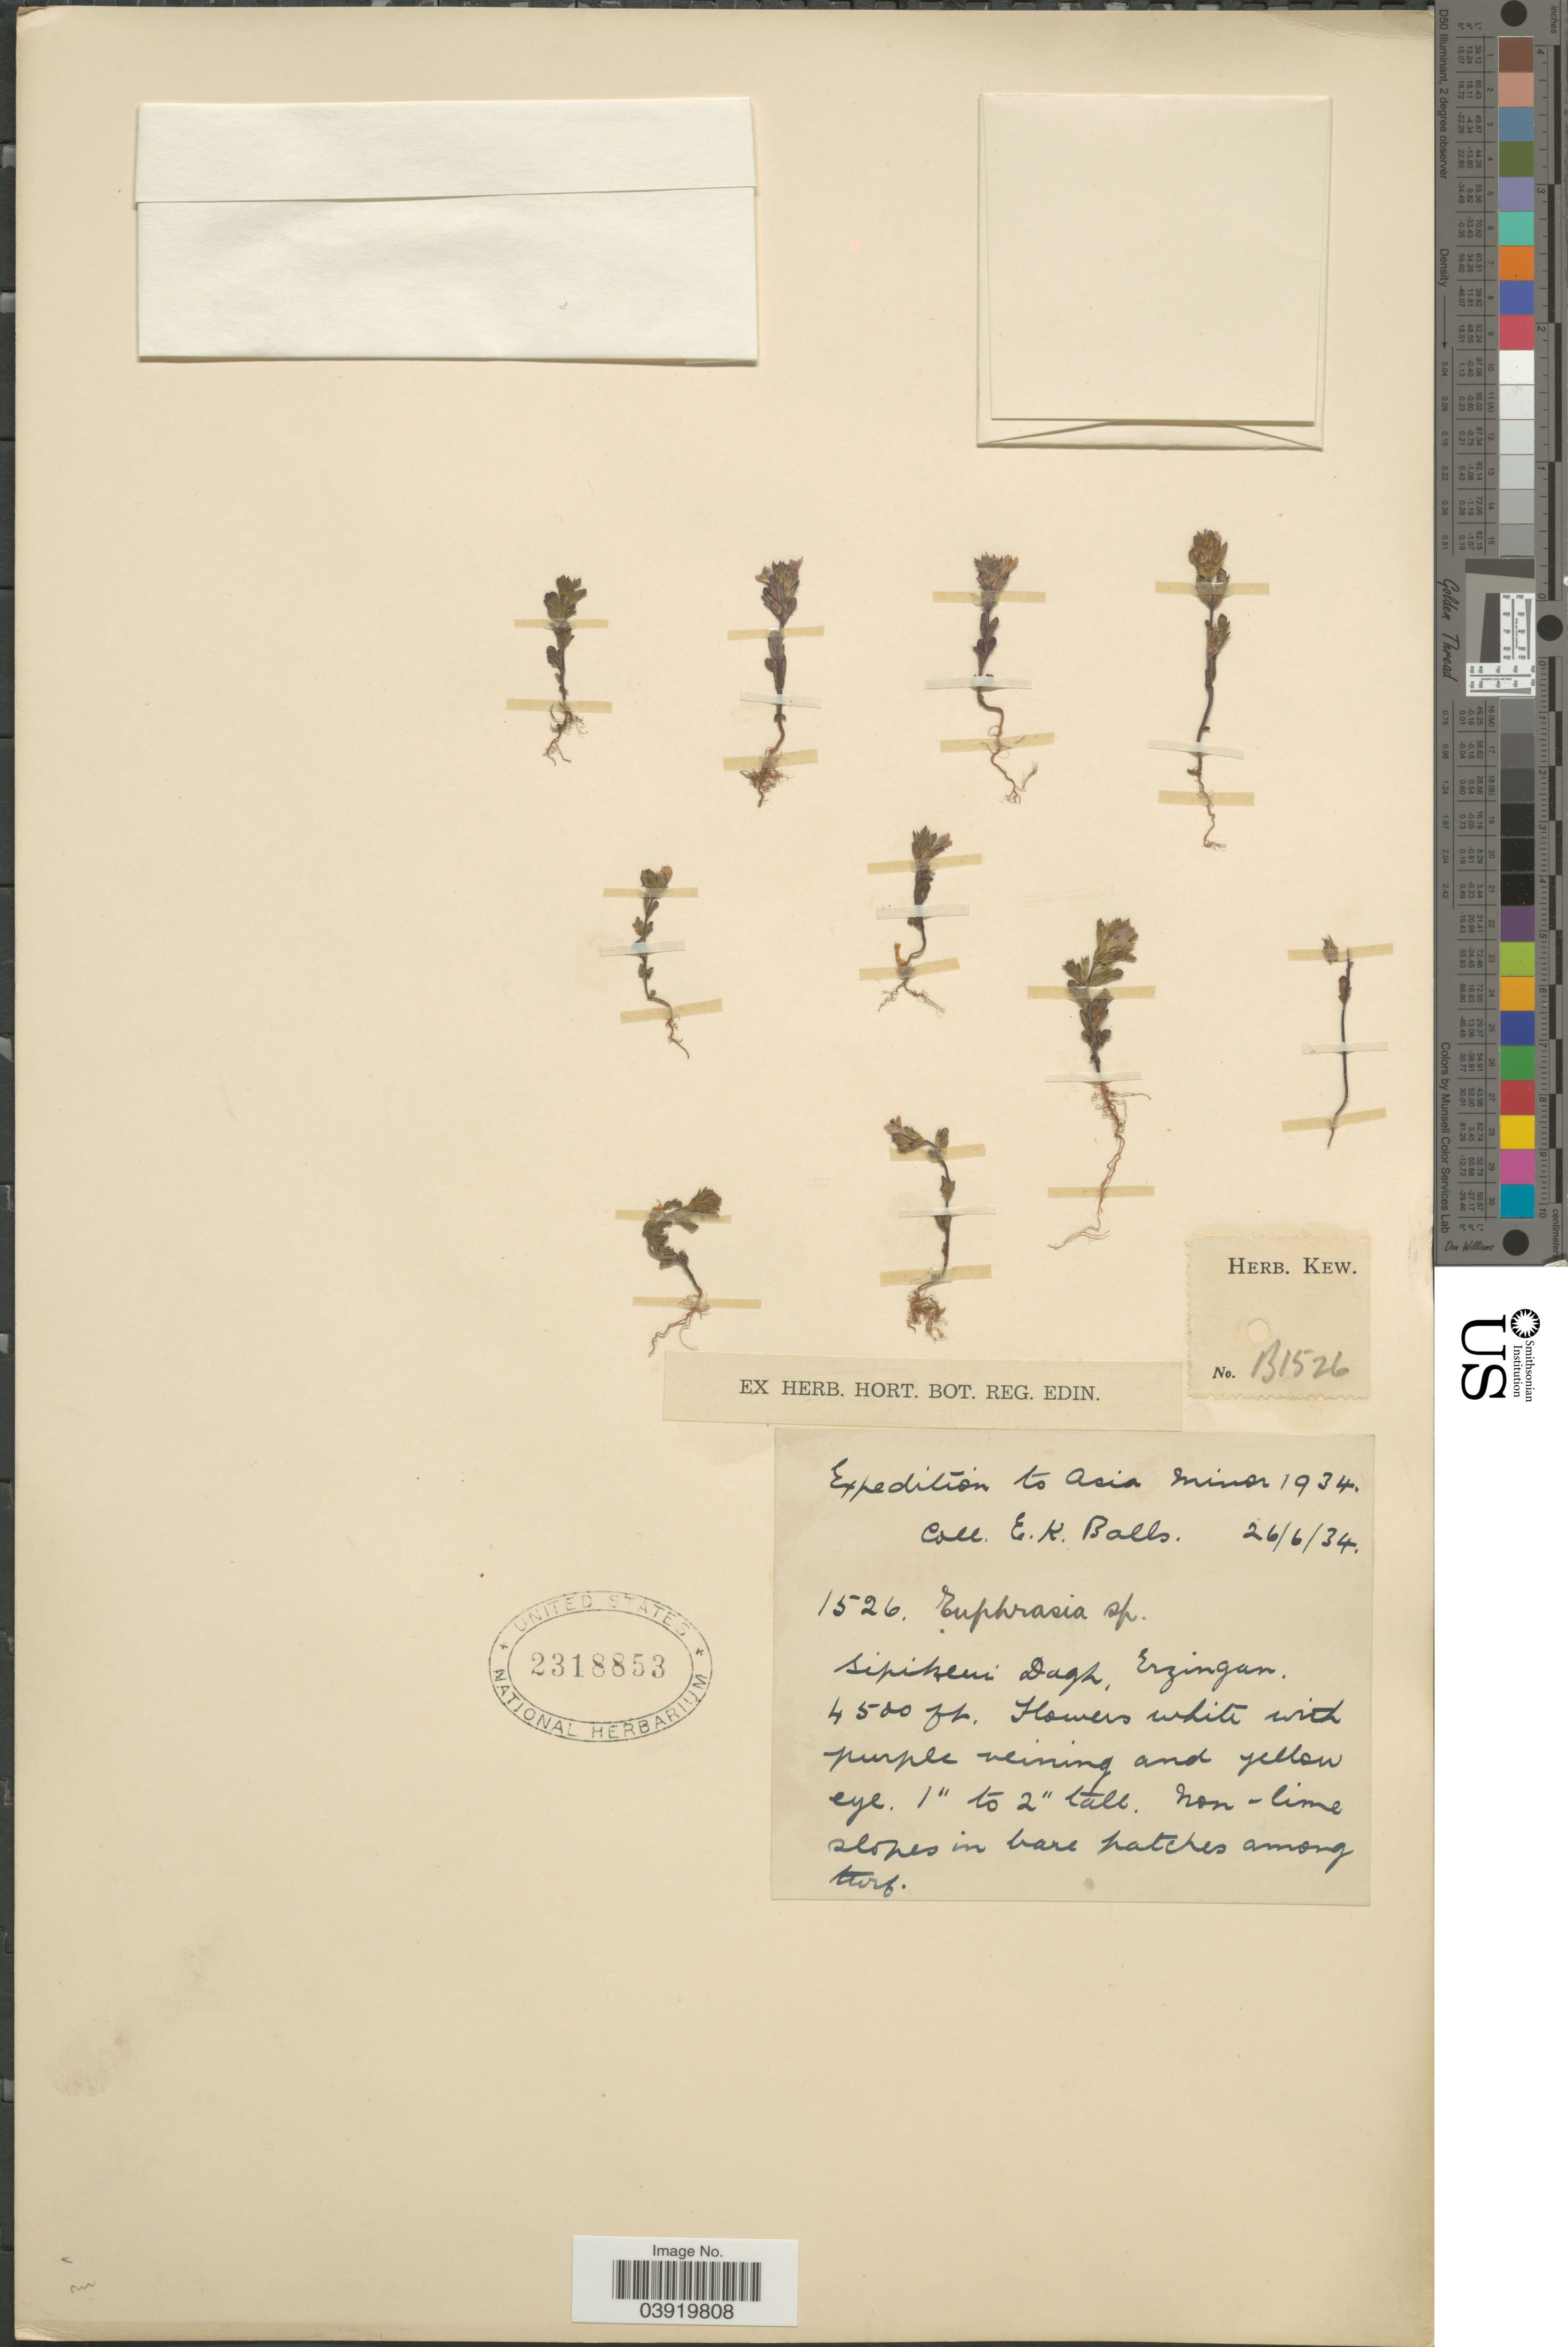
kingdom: Plantae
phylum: Tracheophyta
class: Magnoliopsida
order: Lamiales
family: Orobanchaceae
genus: Euphrasia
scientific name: Euphrasia sp.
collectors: E. K. Balls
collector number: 1526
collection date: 1934-06-26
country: Turkey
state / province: Erzincan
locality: Asia. Sipikeni Dagh. Erzingan.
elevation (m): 1372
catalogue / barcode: US 2318853